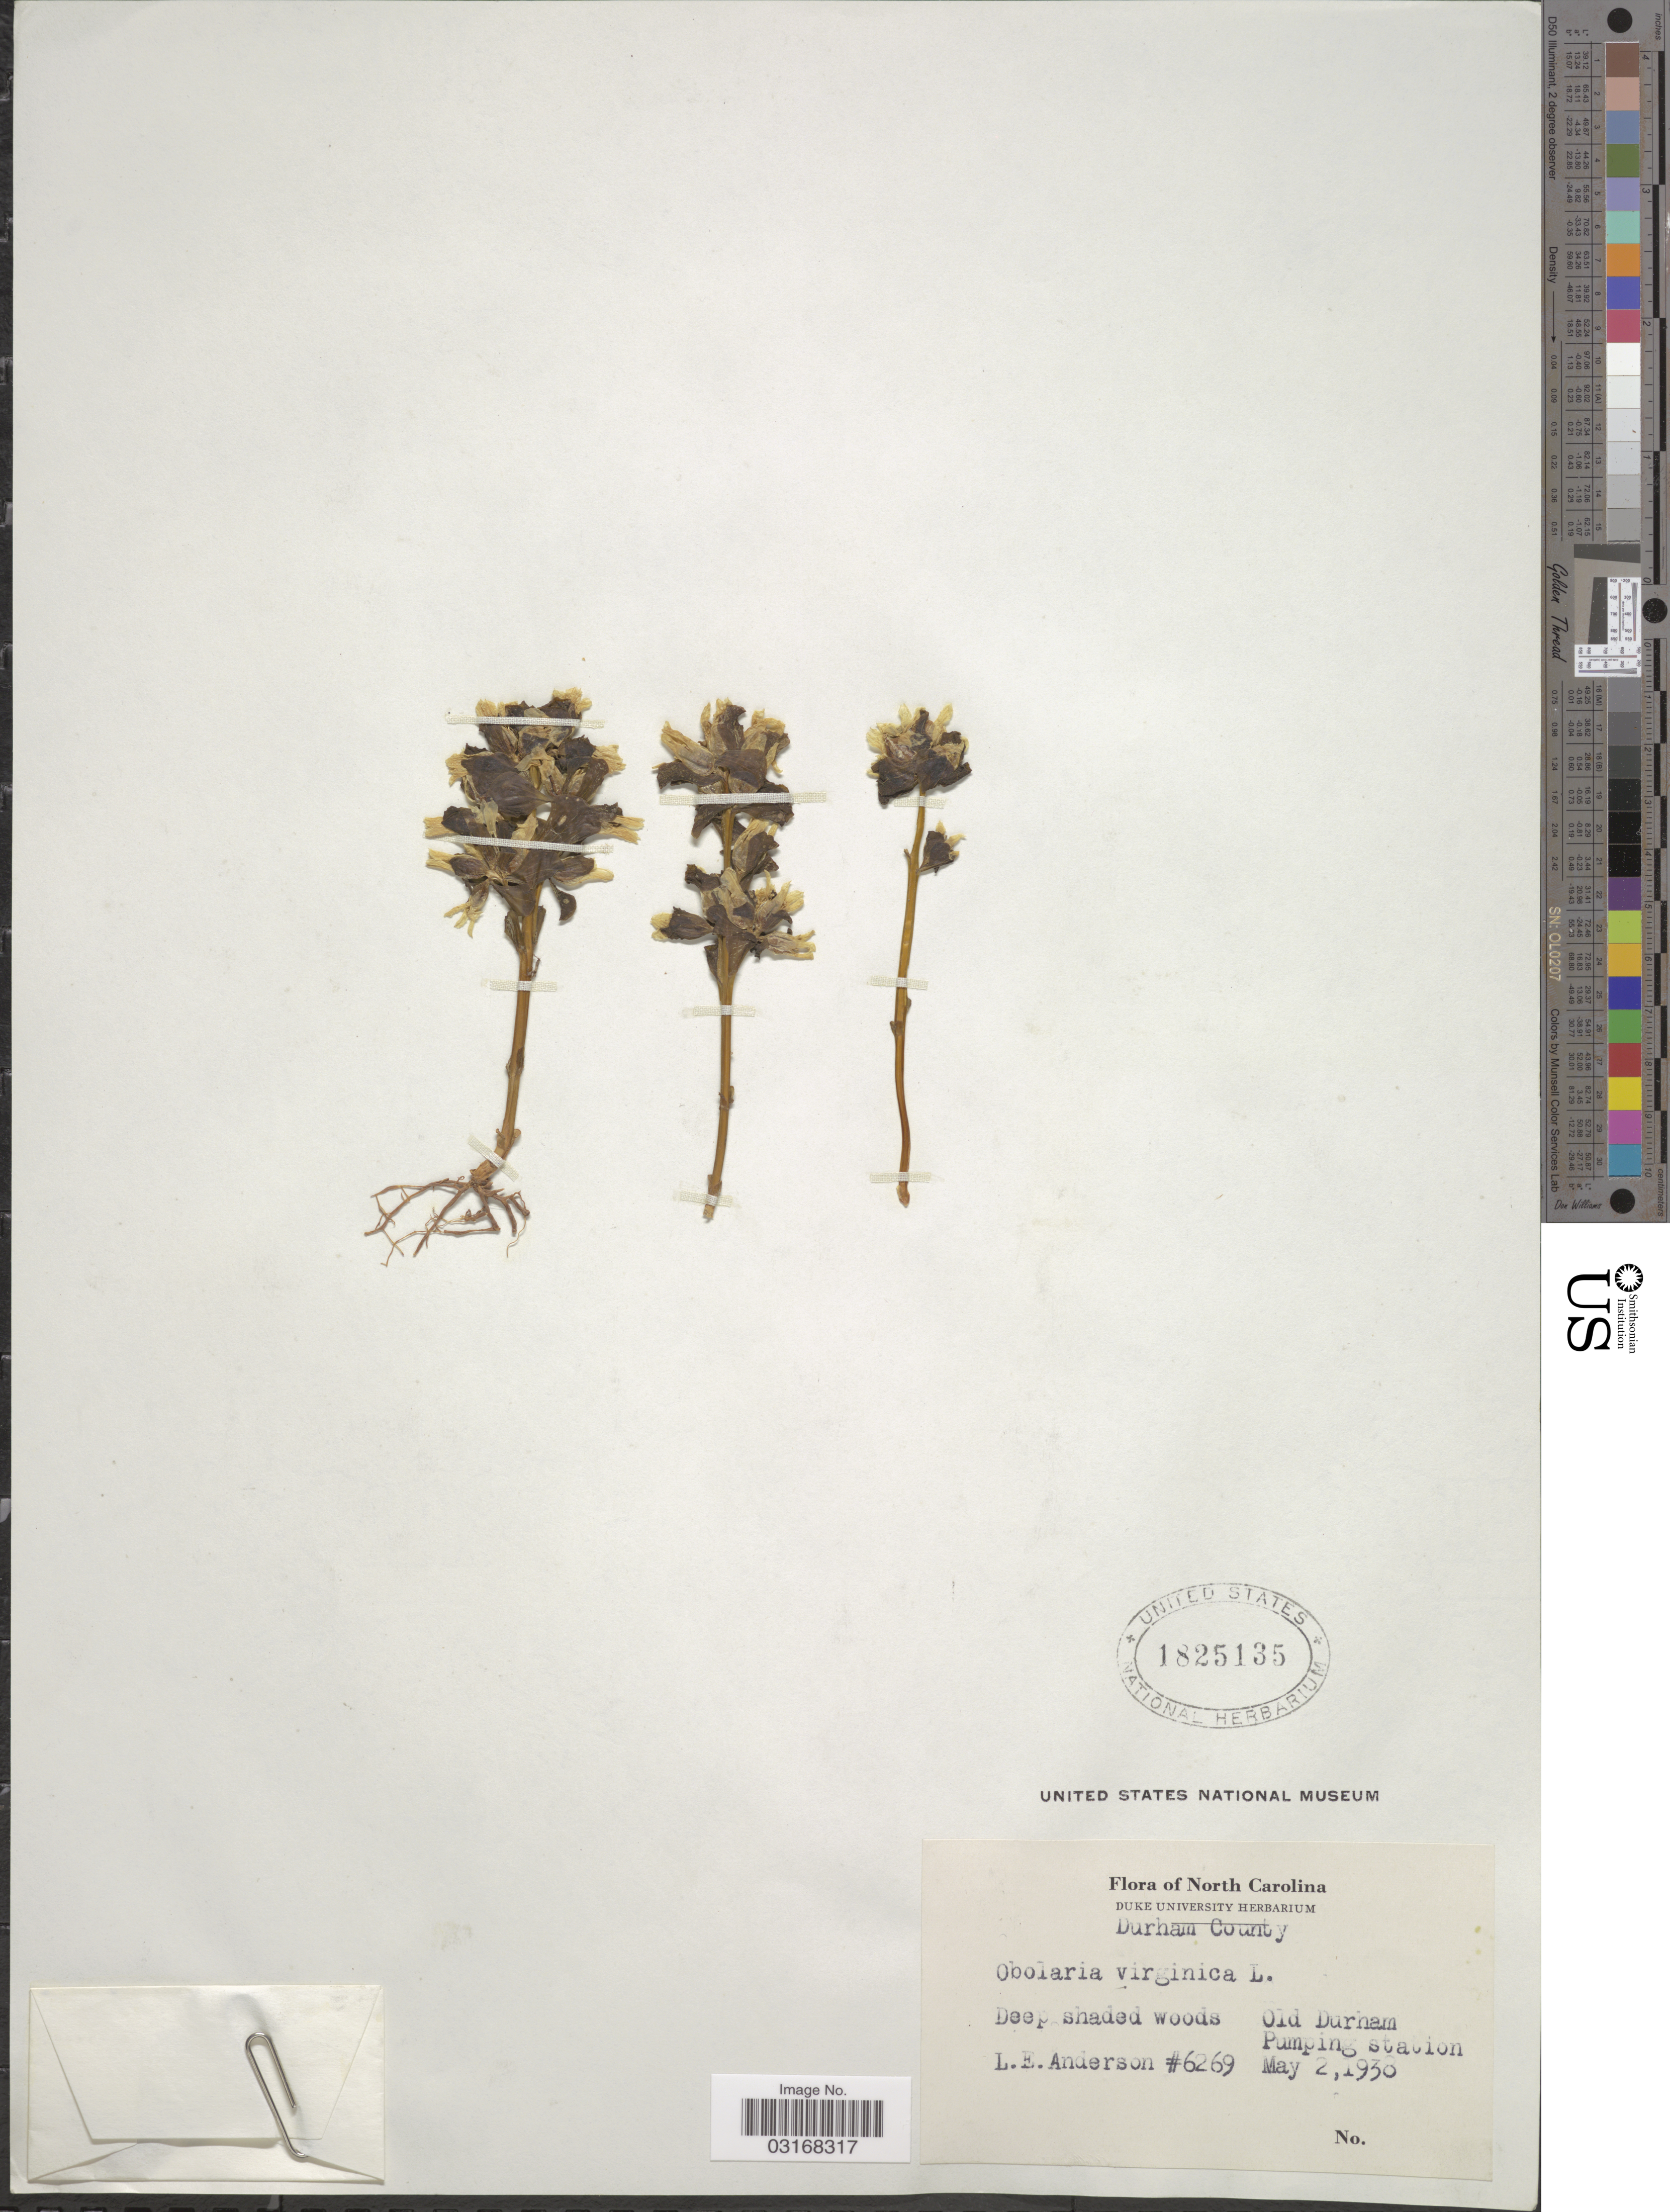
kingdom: Plantae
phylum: Tracheophyta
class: Magnoliopsida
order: Gentianales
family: Gentianaceae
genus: Obolaria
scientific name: Obolaria virginica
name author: L.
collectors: L. E. Anderson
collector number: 6269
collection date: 1938-05-02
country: United States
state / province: North Carolina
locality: Durham County. Old Durham. Pumping station.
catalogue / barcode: US 1825135